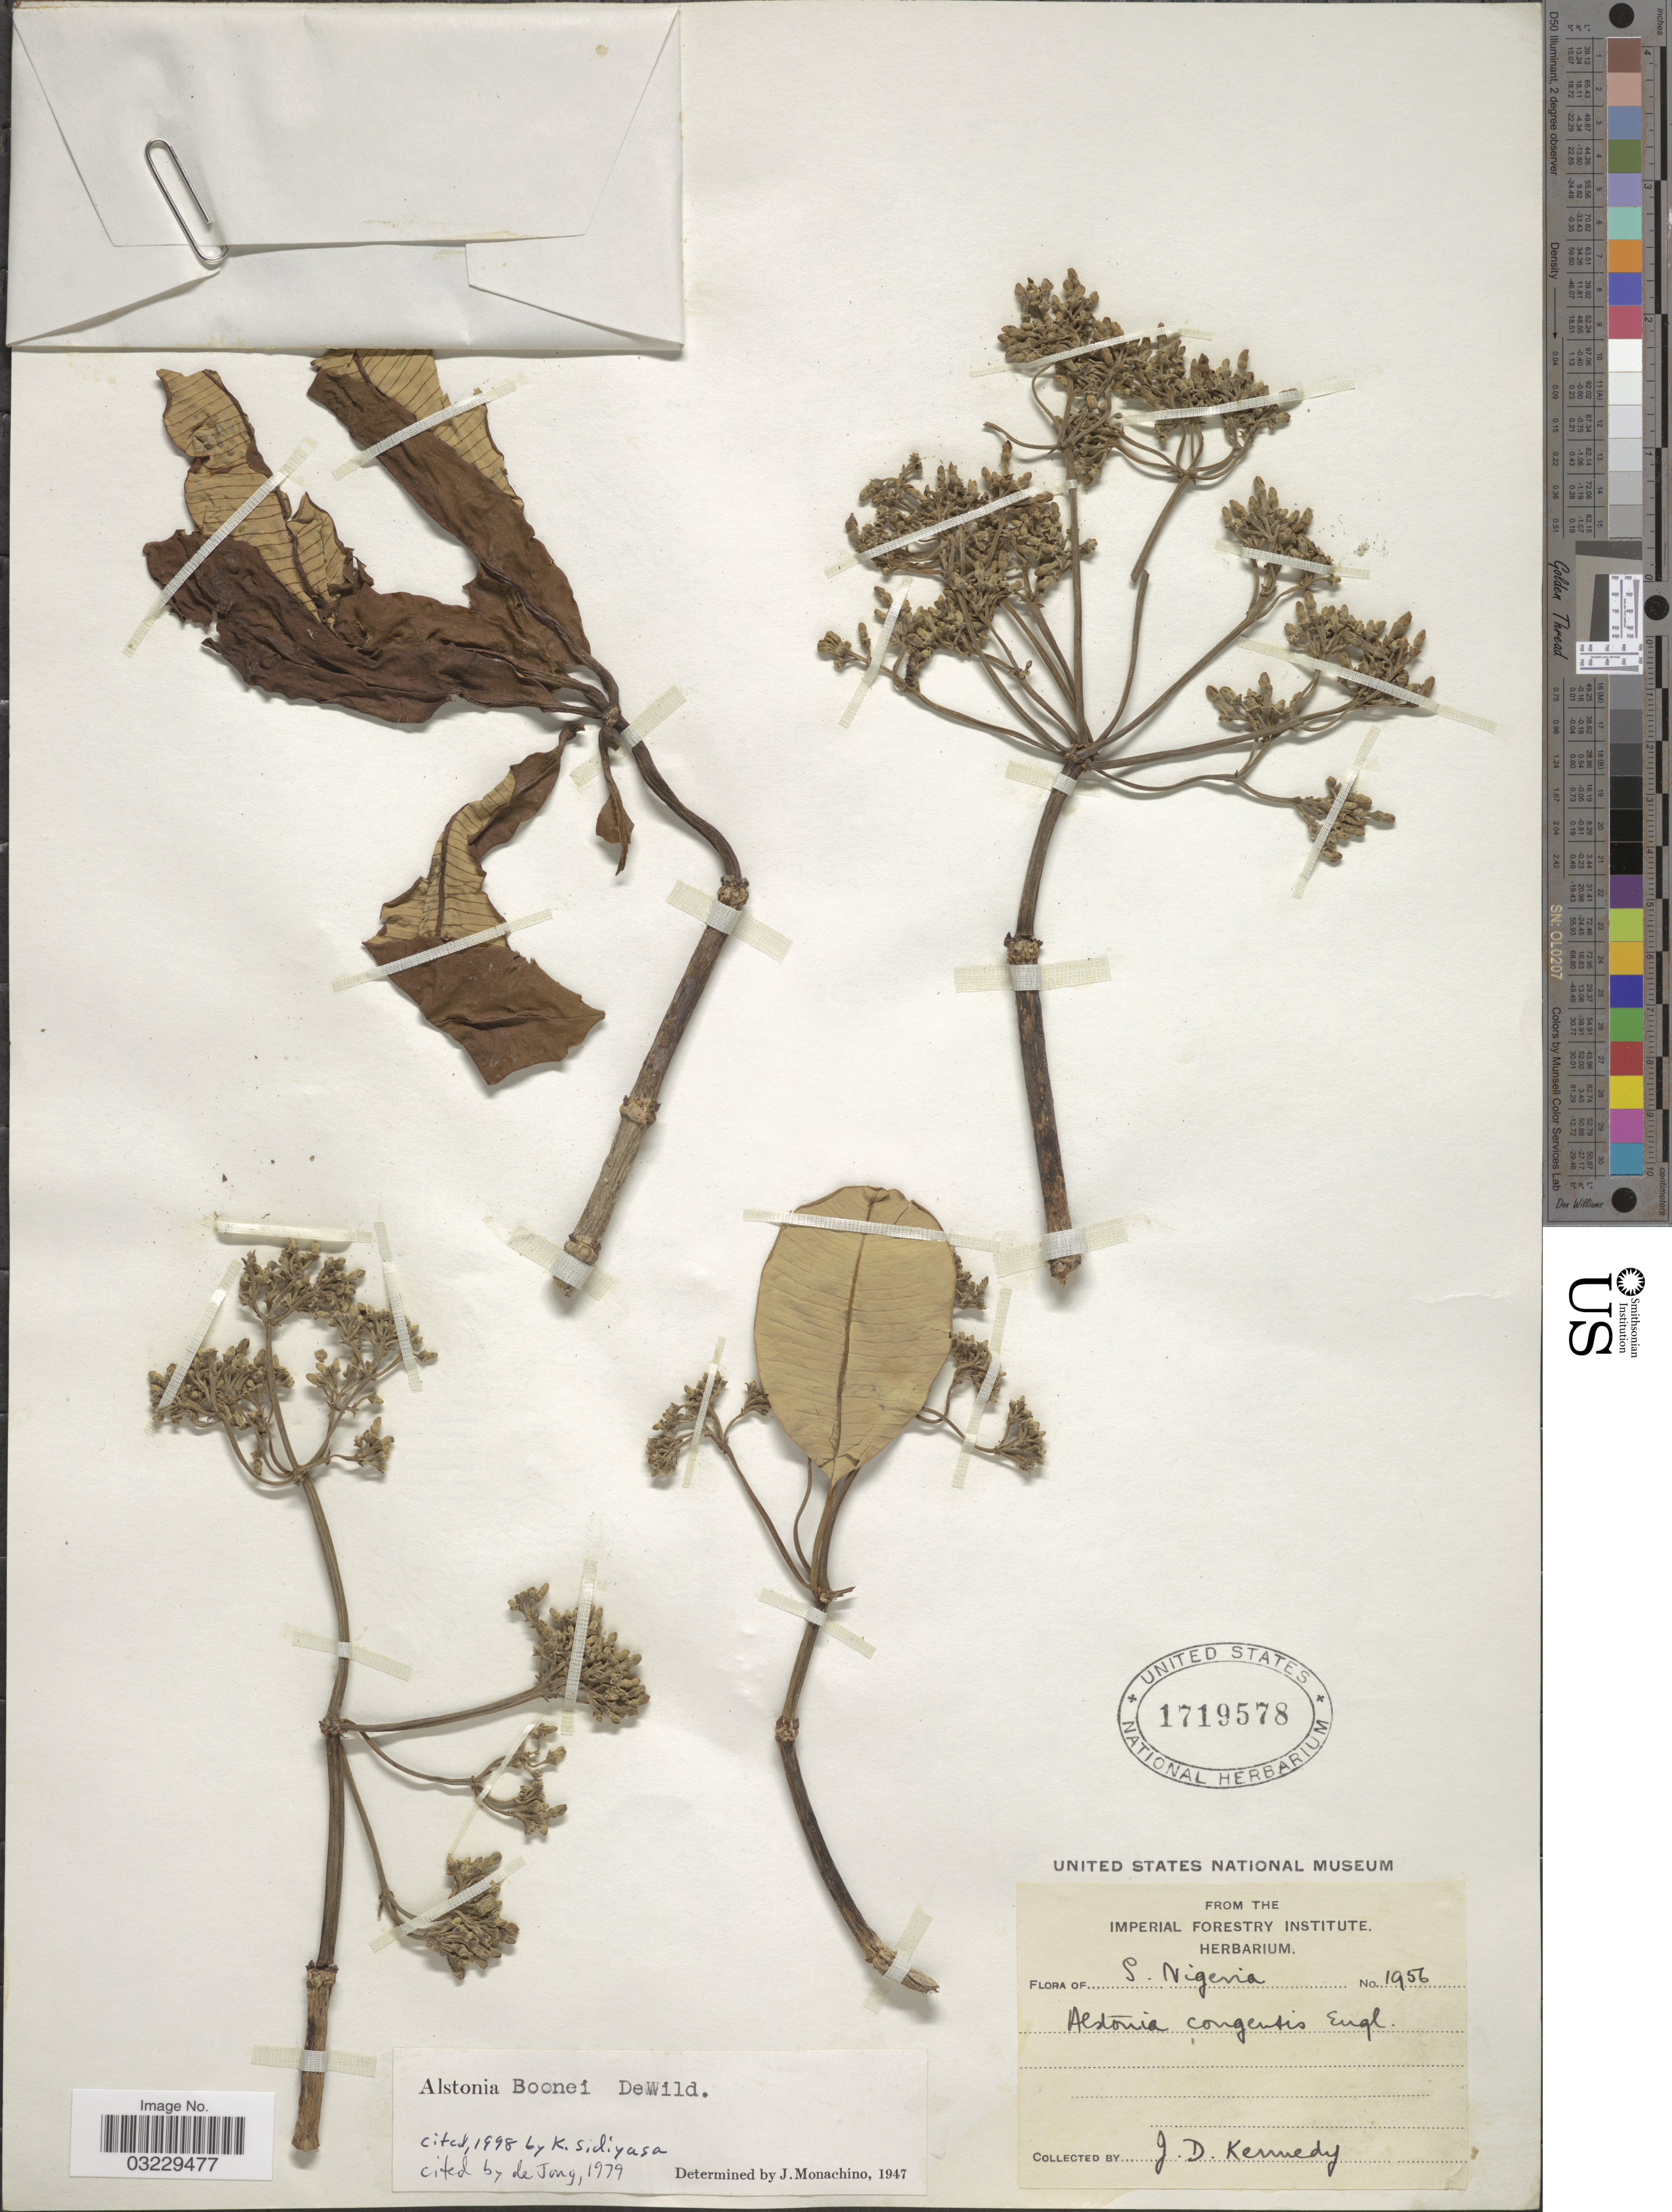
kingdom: Plantae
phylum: Tracheophyta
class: Magnoliopsida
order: Gentianales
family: Apocynaceae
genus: Alstonia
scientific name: Alstonia boonei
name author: De Wild.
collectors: J. D. Kennedy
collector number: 1956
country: Nigeria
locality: S. Nigeria.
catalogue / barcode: US 1719578